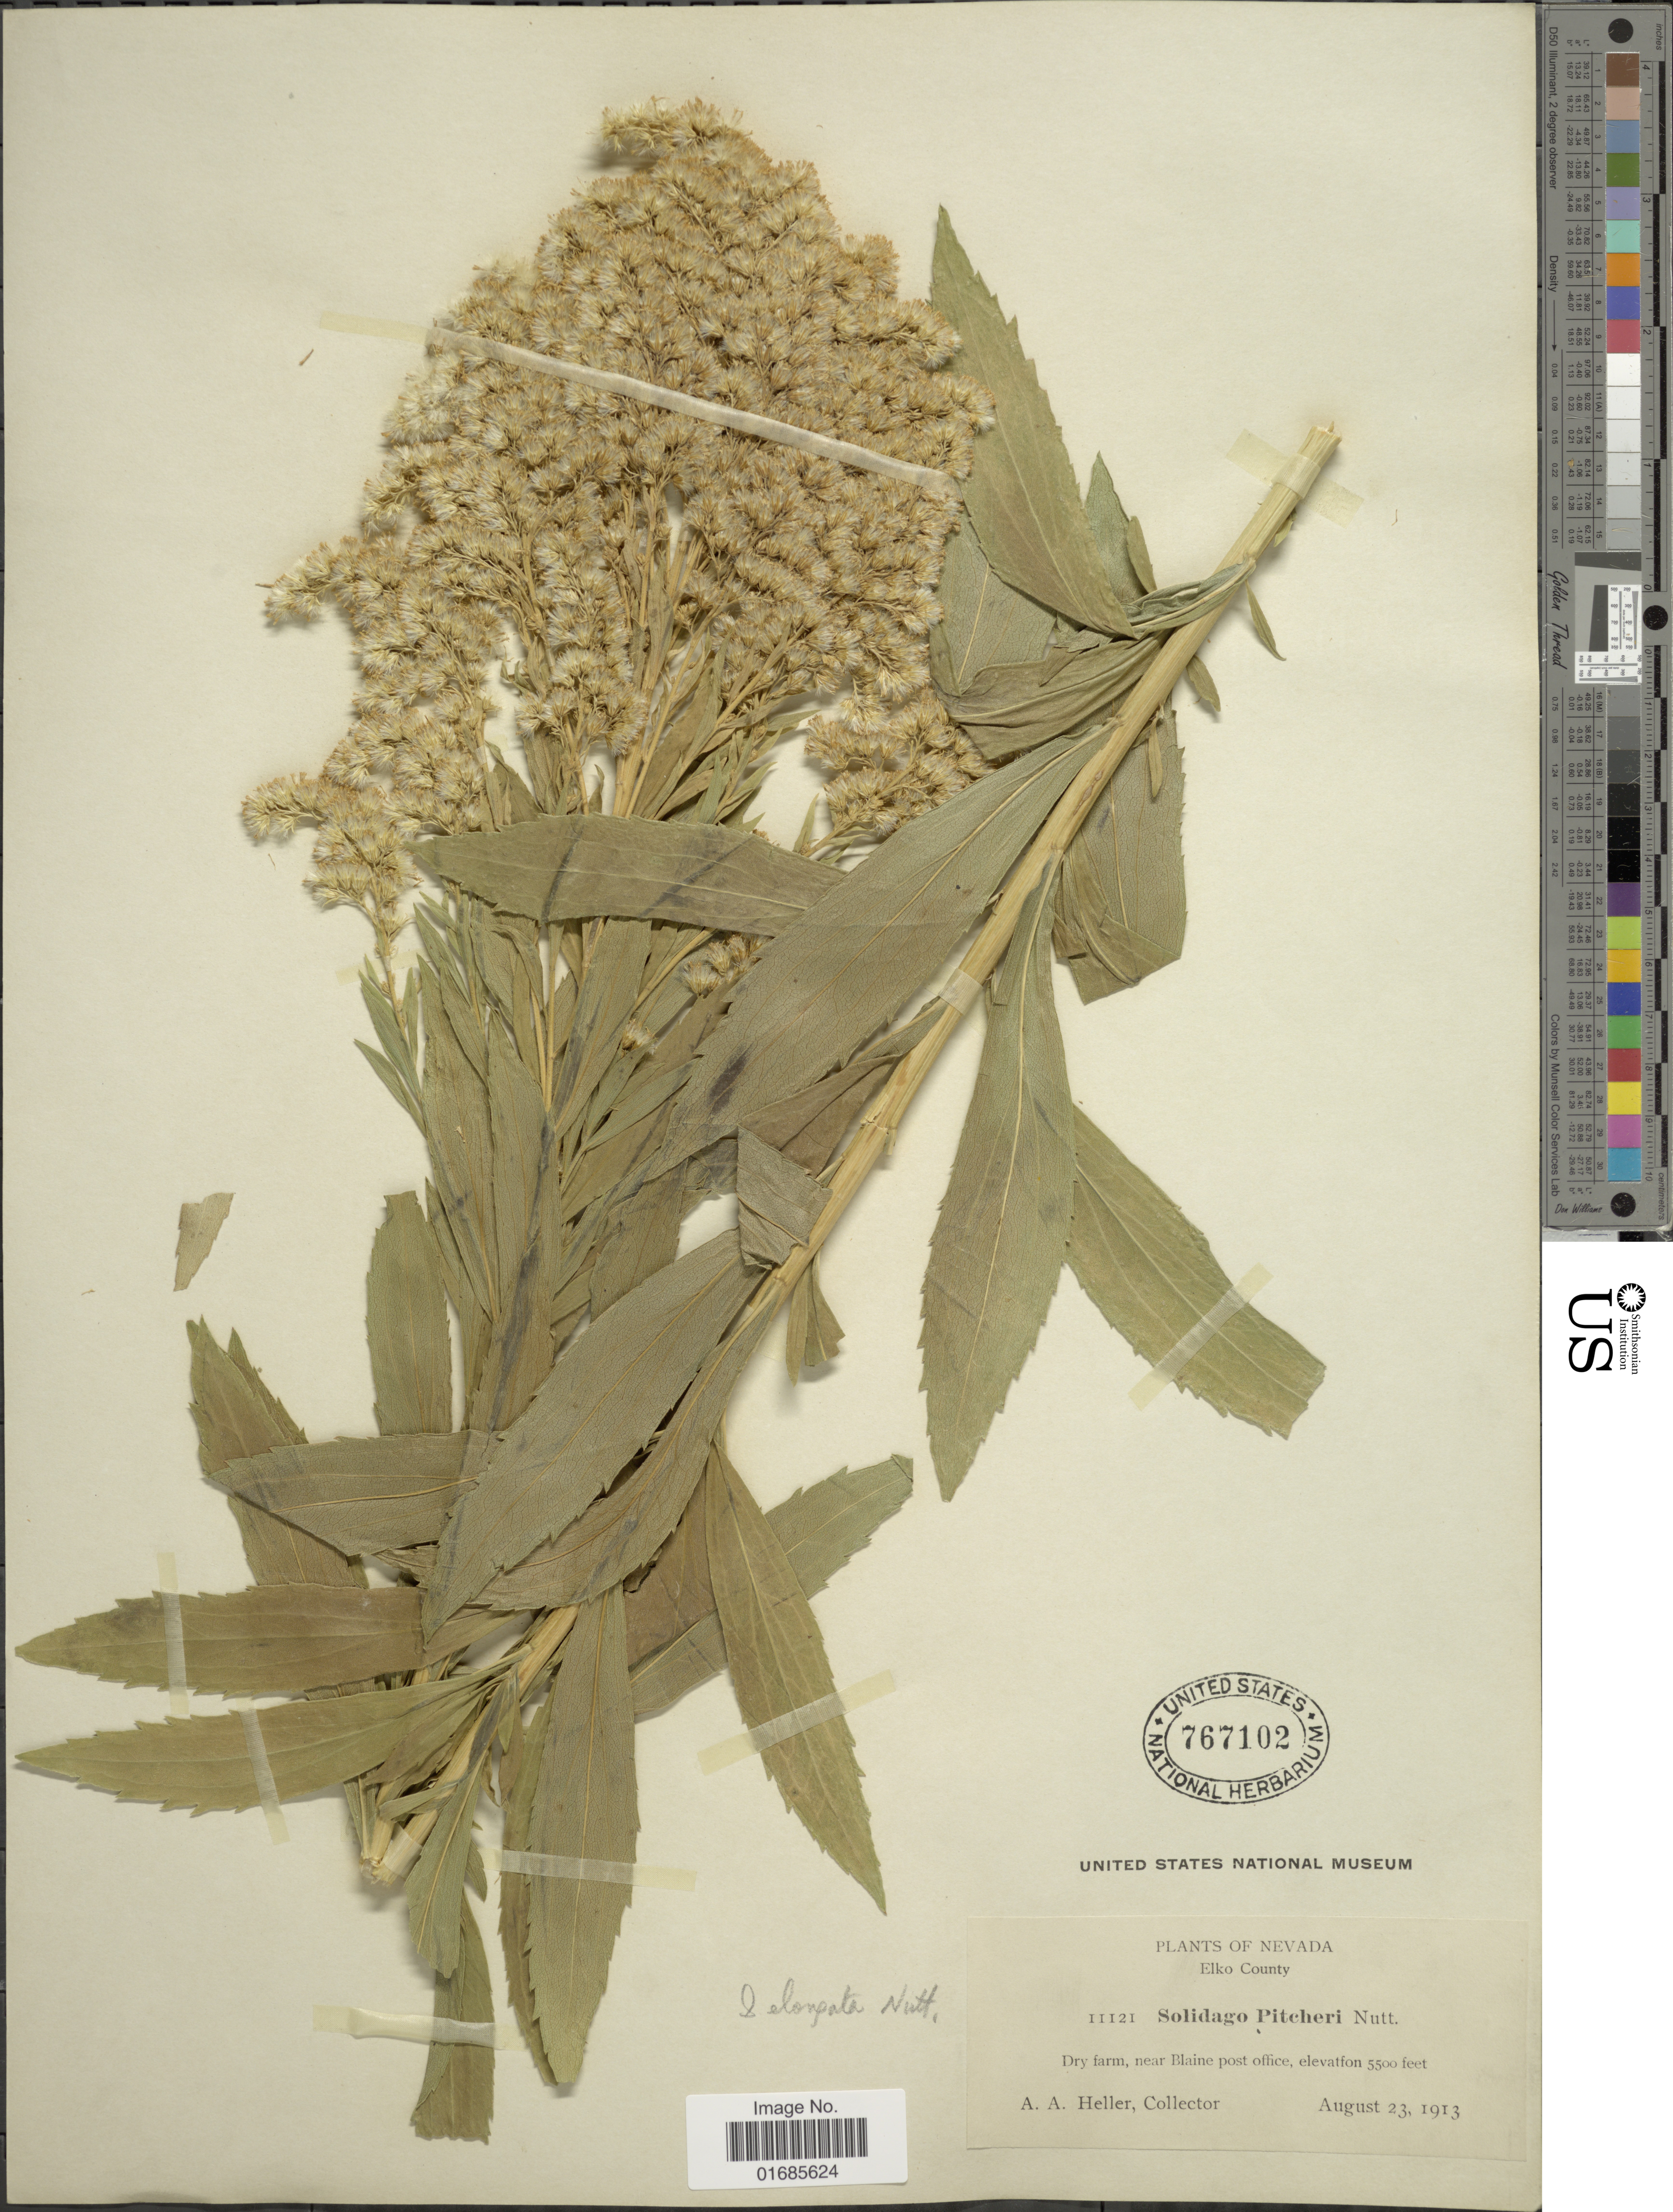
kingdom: Plantae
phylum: Tracheophyta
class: Magnoliopsida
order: Asterales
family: Asteraceae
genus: Solidago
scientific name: Solidago canadensis var. salebrosa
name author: (Piper) M.E. Jones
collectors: A. A. Heller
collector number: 11121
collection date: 1913-08-23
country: United States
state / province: Nevada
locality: Elko County, near Blaine post office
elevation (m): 1676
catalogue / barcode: US 767102